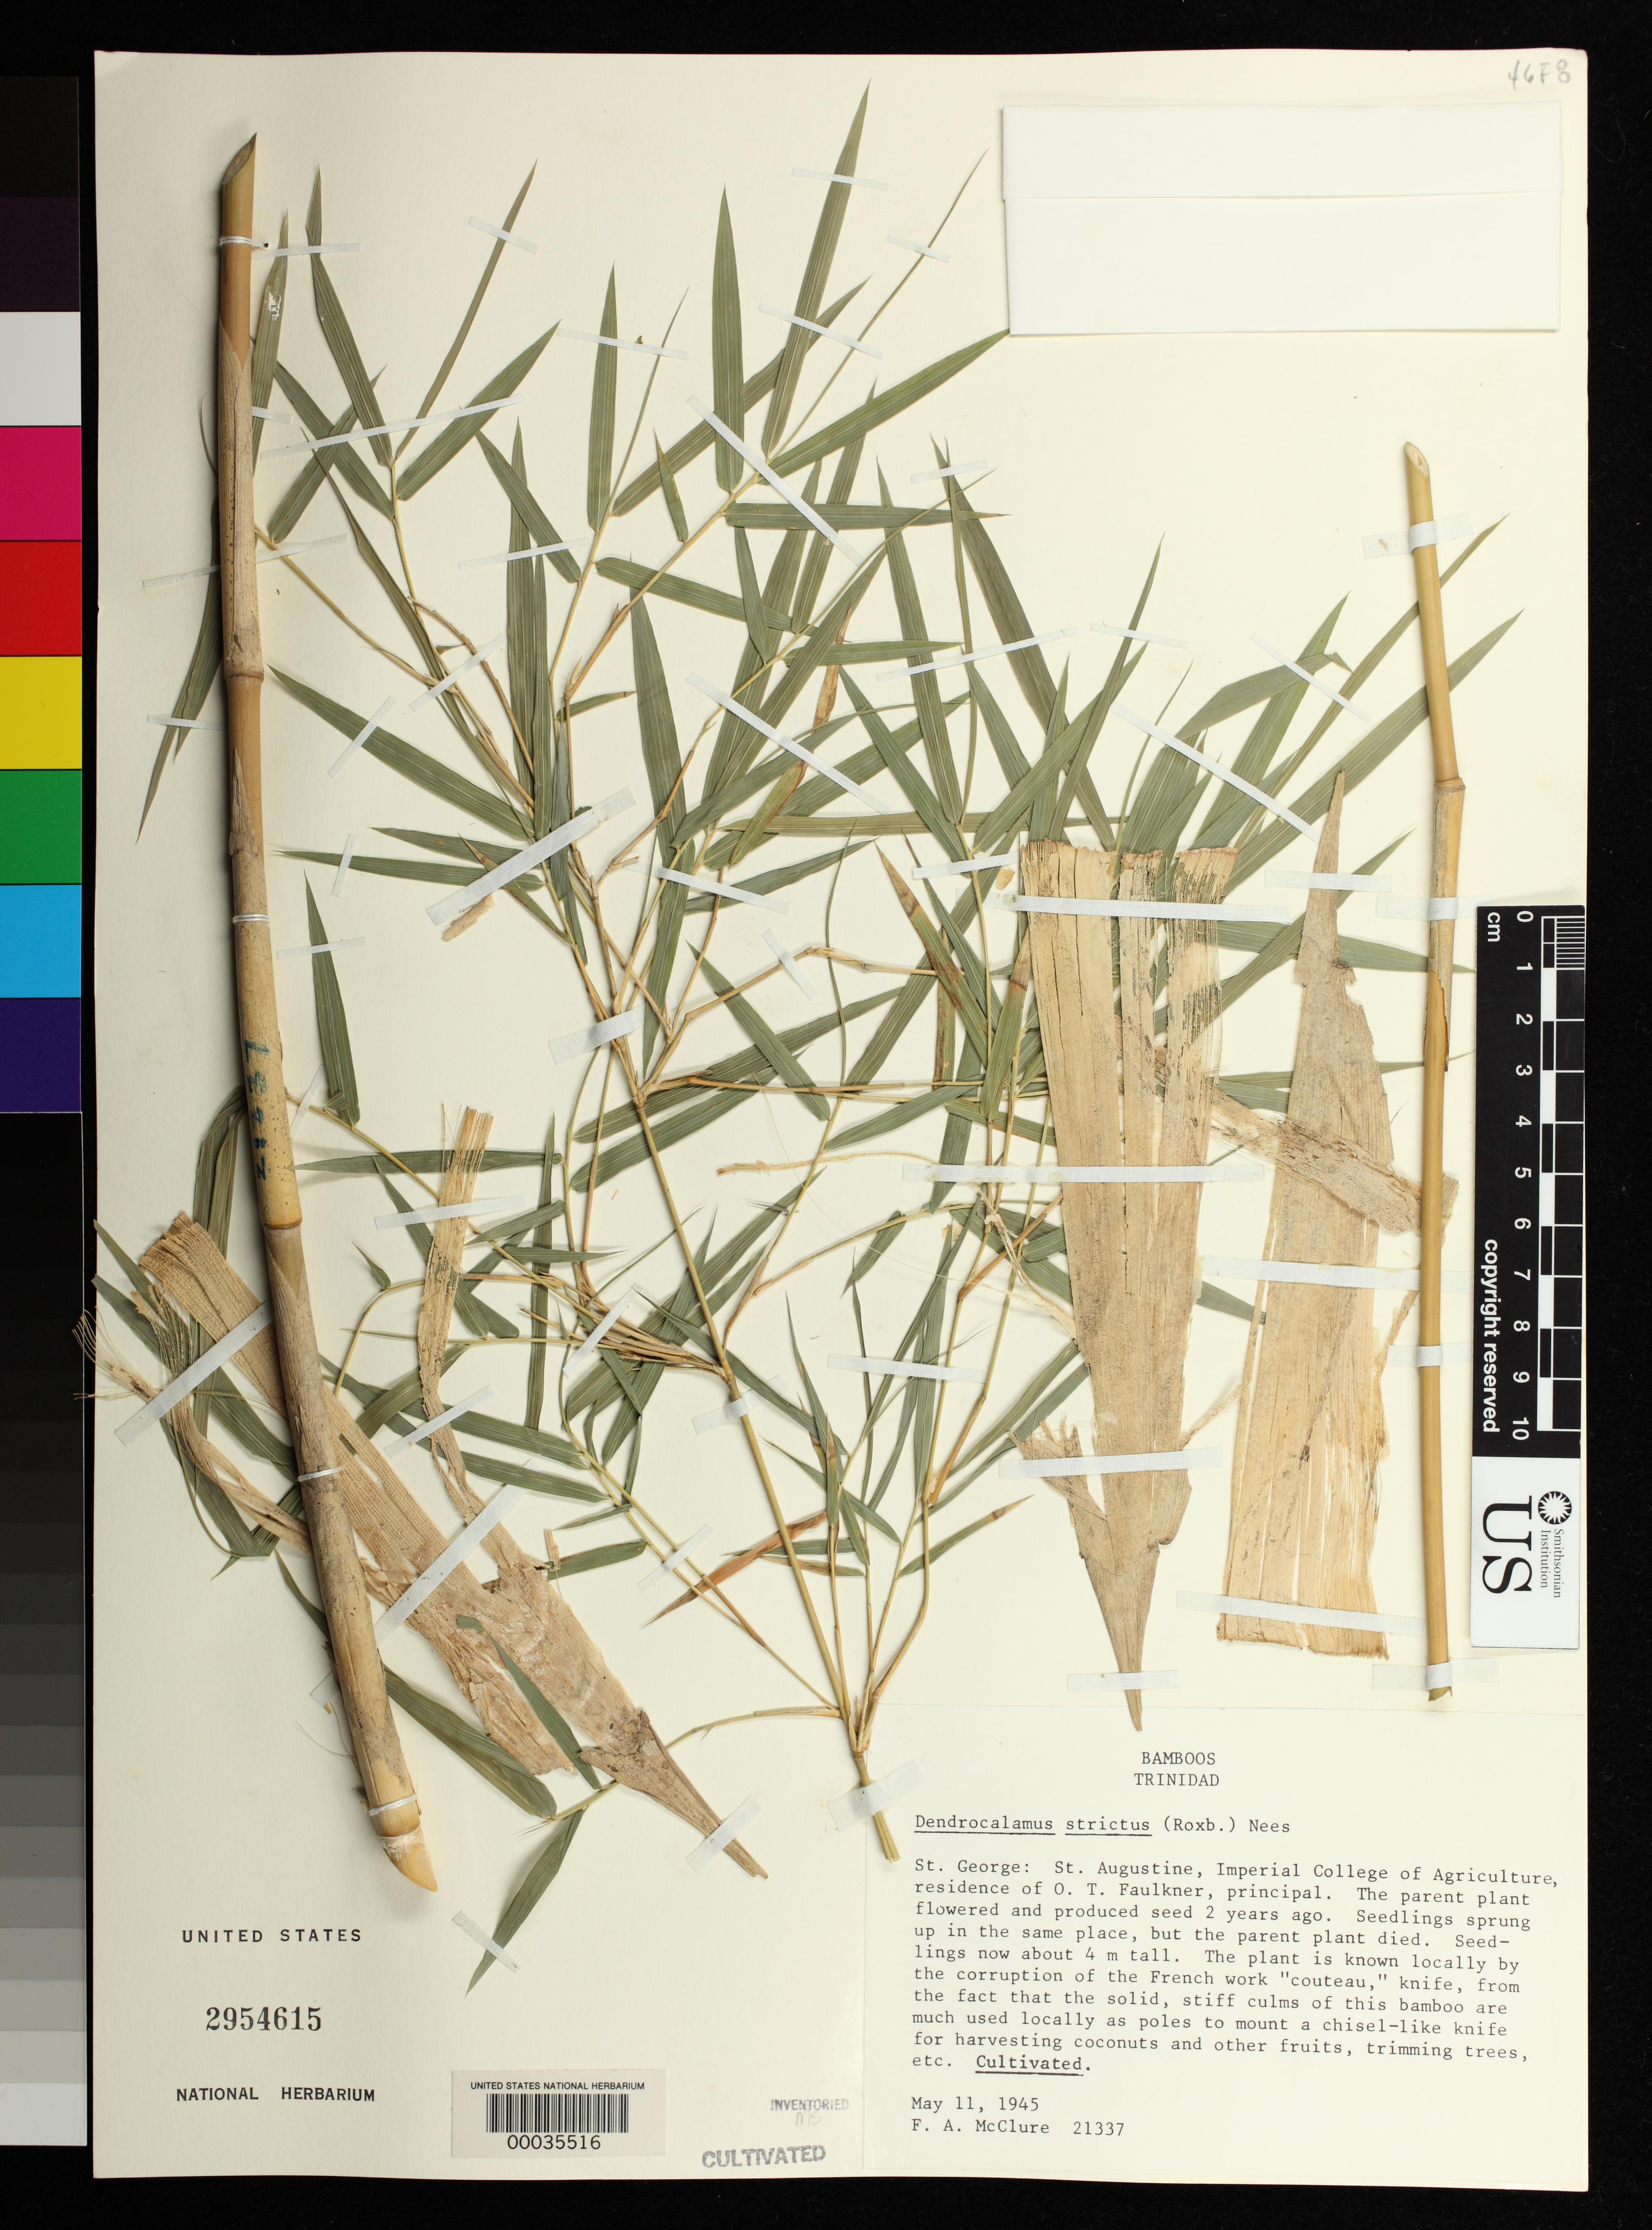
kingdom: Plantae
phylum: Tracheophyta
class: Liliopsida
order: Poales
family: Poaceae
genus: Dendrocalamus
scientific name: Dendrocalamus strictus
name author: (Roxb.) Nees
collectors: F. A. McClure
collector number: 21337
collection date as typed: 11 May 1945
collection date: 1945-05-11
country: Trinidad and Tobago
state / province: St. George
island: Trinidad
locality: St. Augustine, Imperial College of Agriculture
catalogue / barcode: US 2954615